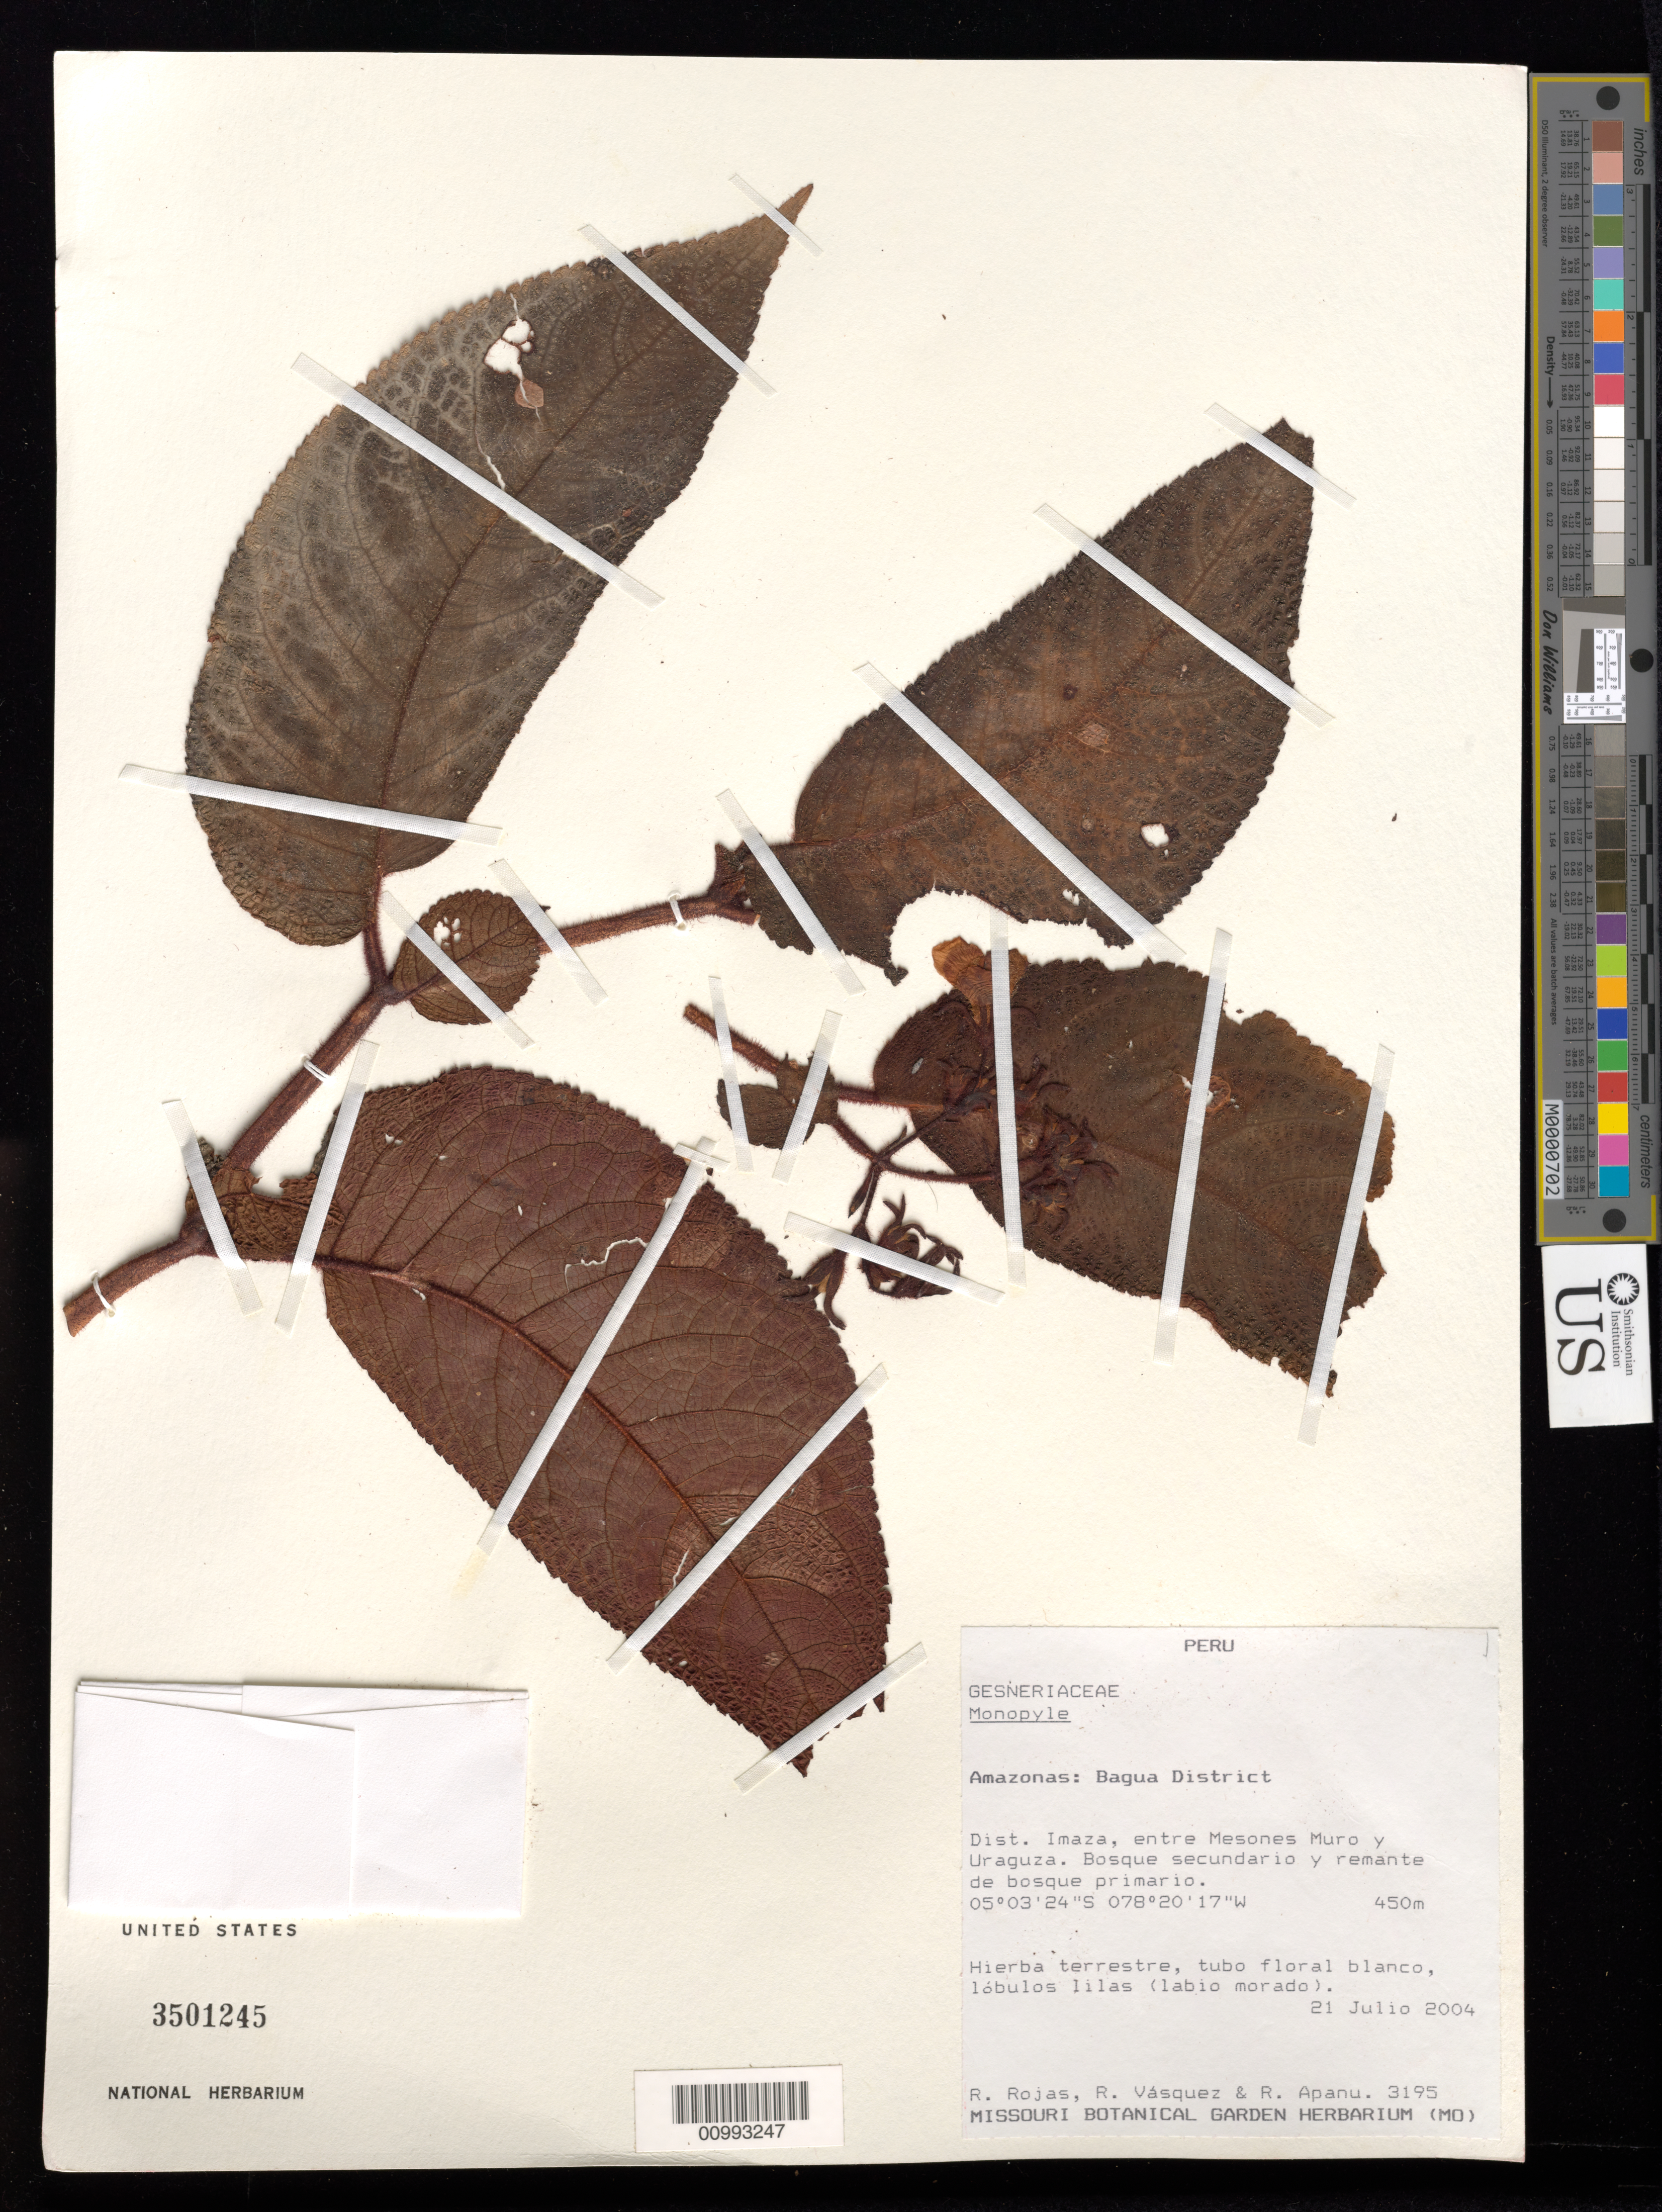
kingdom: Plantae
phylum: Tracheophyta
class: Magnoliopsida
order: Lamiales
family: Gesneriaceae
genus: Monopyle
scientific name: Monopyle sp.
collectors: R. Rojas, R. Vásquez & R. Apanu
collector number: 3195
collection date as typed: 21 Jul 2004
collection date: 2004-07-21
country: Peru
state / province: Amazonas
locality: Amazonas: Bagua District. Dist. Imaza, entre Mesones Muro y Uraguza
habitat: Bosque secundario y remante de bosque primario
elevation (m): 450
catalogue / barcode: US 3501245